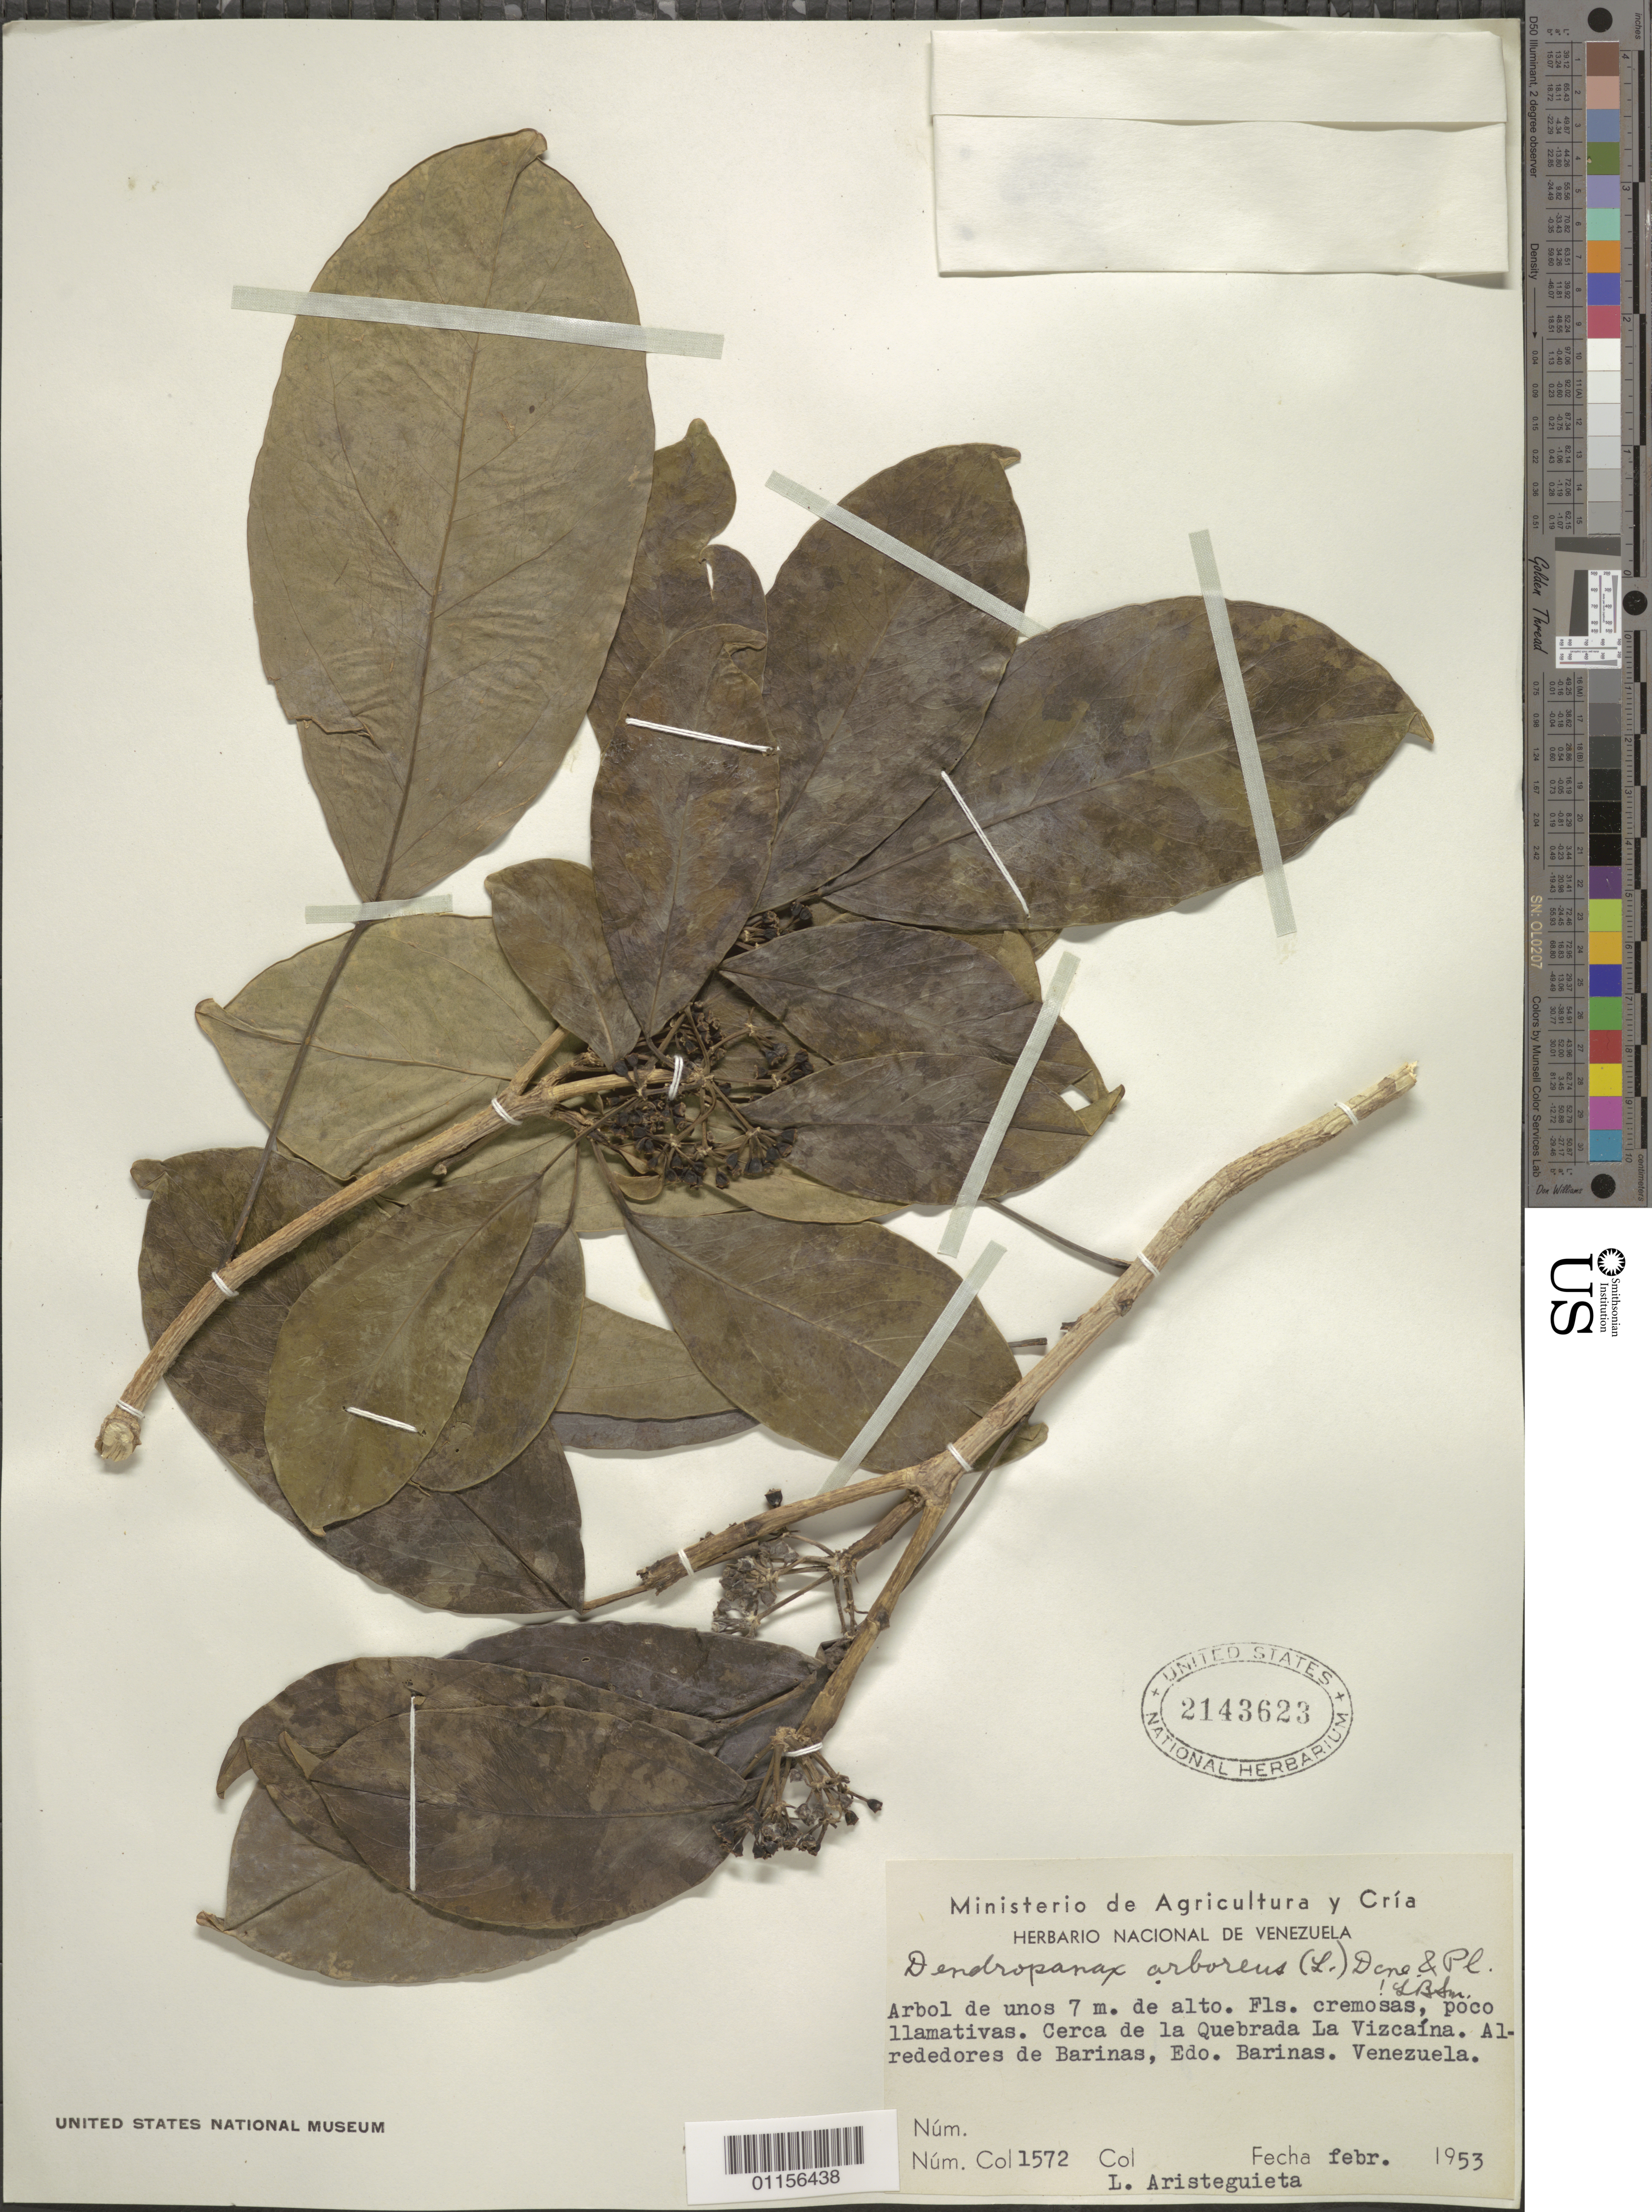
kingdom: Plantae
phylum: Tracheophyta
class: Magnoliopsida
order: Apiales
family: Araliaceae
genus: Dendropanax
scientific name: Dendropanax arboreus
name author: (L.) Decne. & Planch.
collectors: L. Aristeguieta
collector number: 1572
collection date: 1953-02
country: Venezuela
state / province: Barinas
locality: Cerca de la Quebrada La Vizcaina.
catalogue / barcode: US 2143623